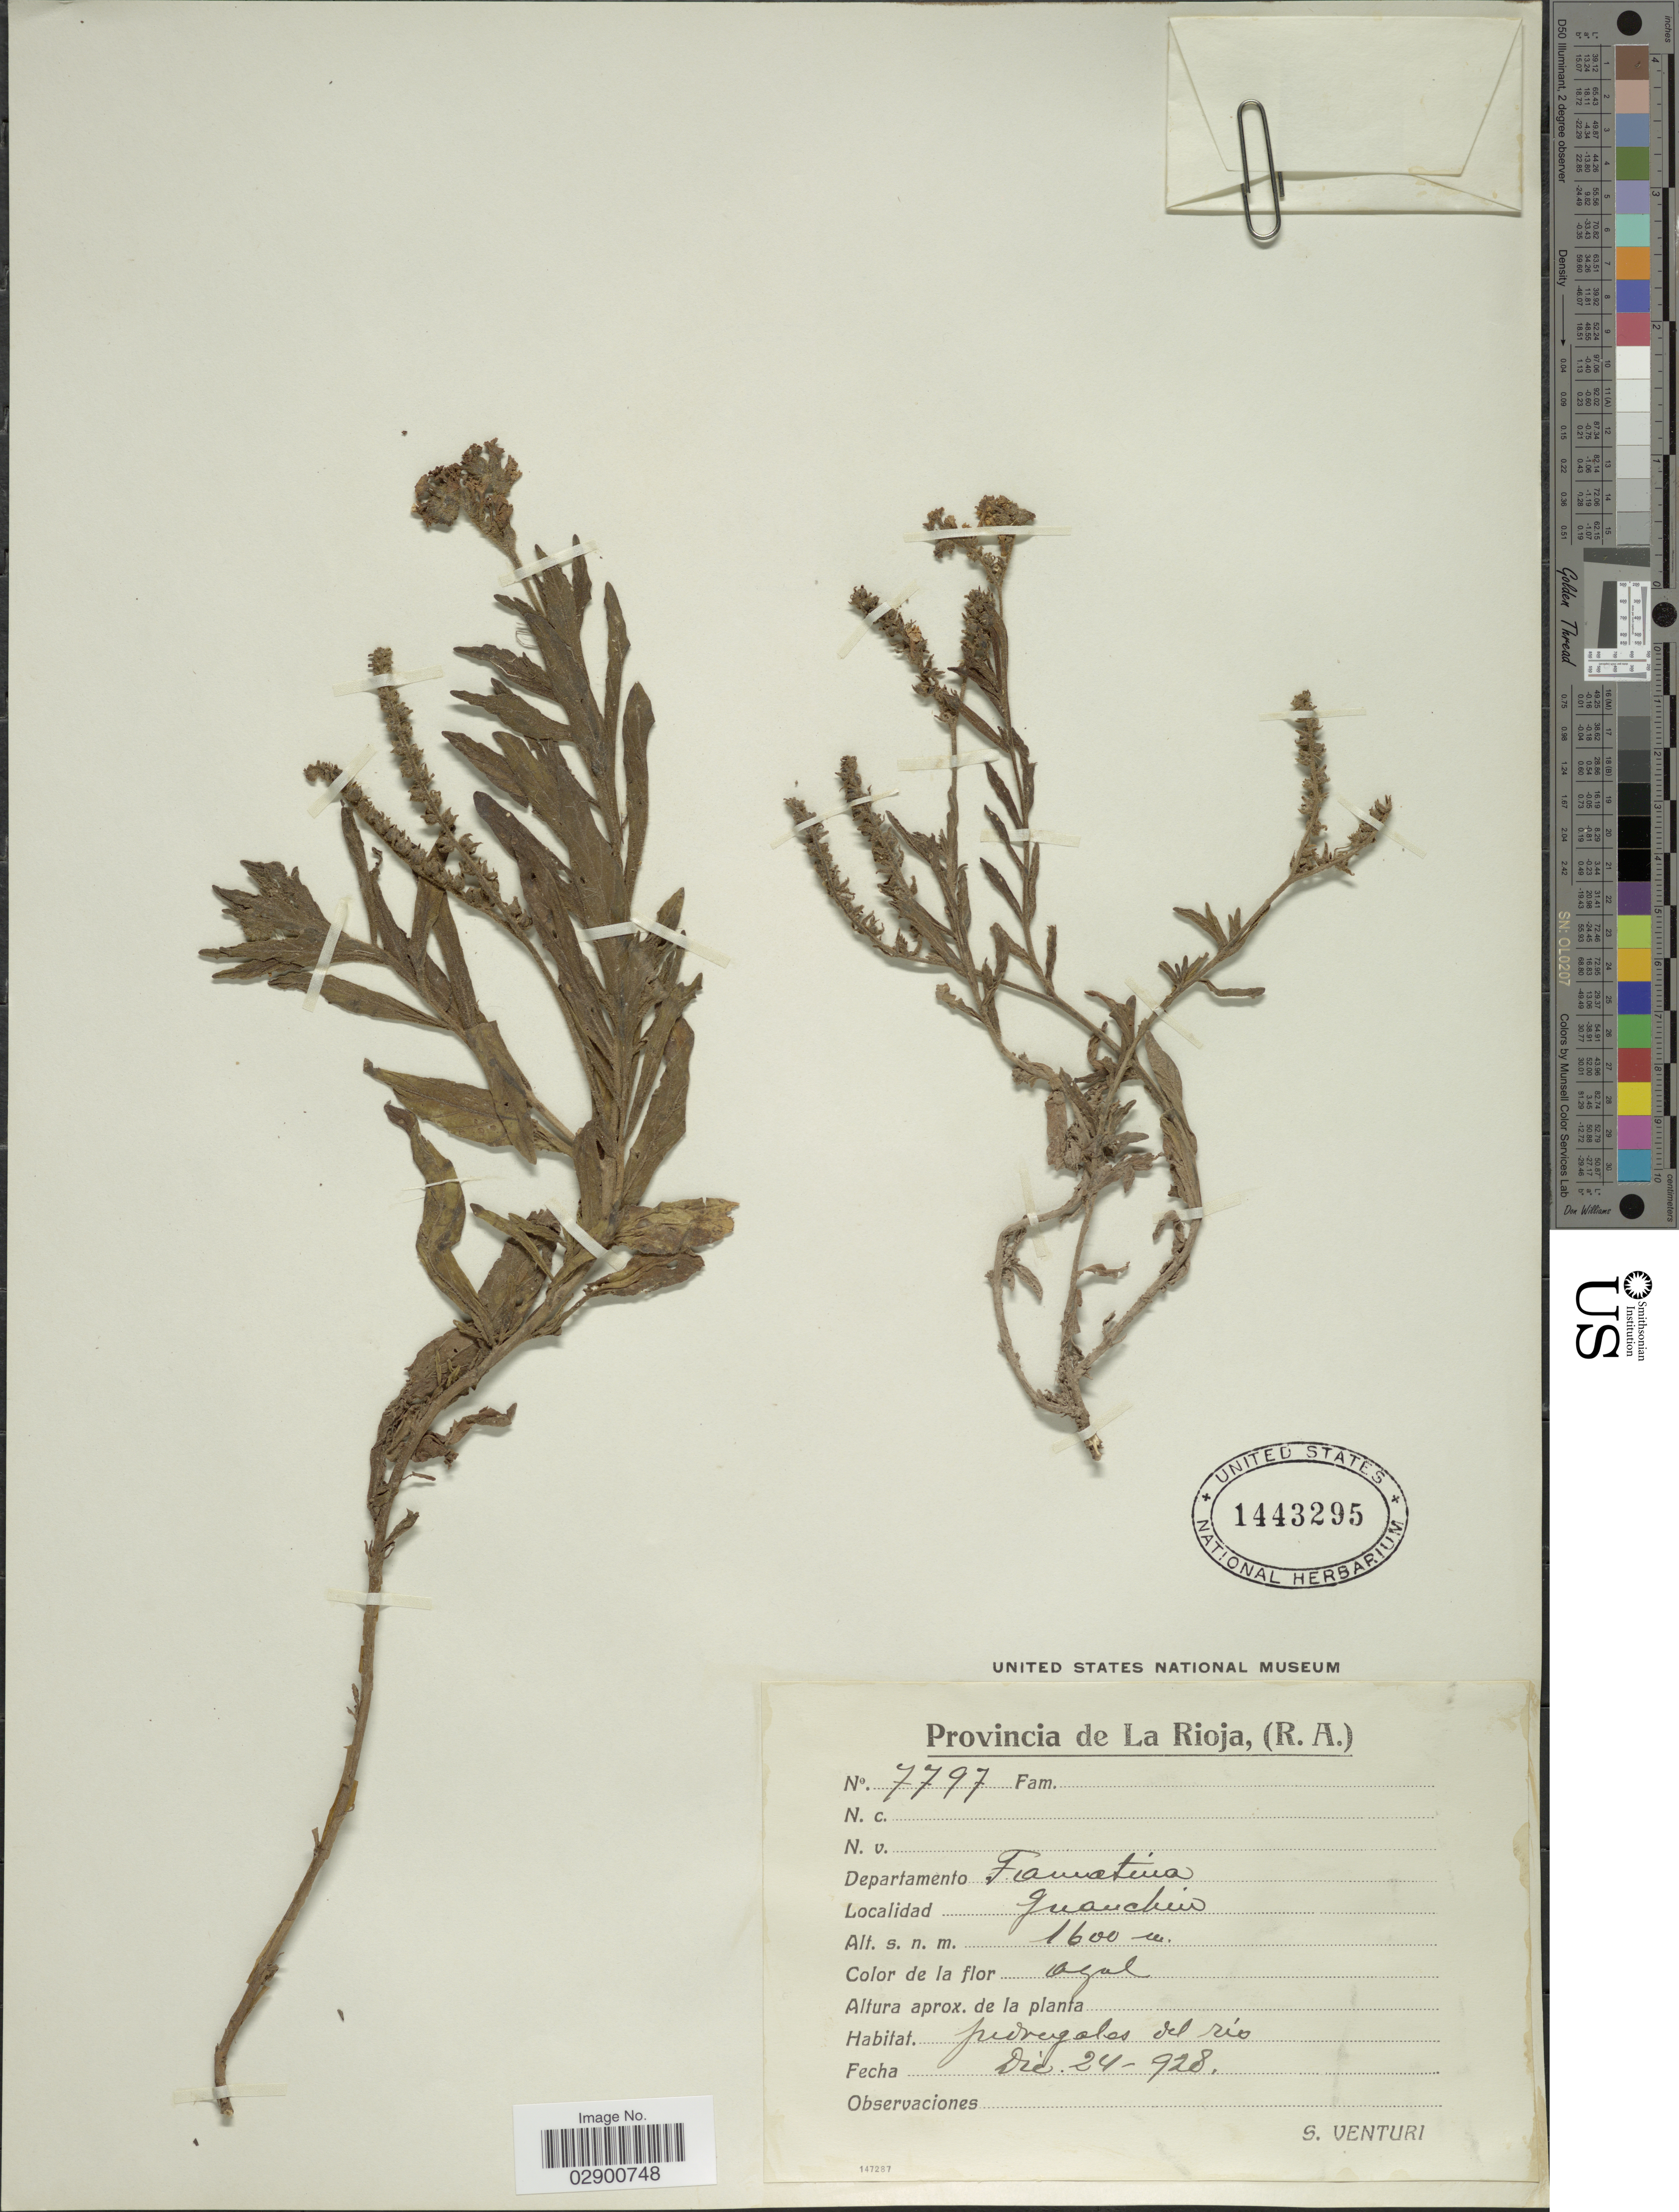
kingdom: Plantae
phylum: Tracheophyta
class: Magnoliopsida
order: Boraginales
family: Heliotropiaceae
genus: Heliotropium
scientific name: Heliotropium sp.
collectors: S. Venturi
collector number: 7797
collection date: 1928-12-24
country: Argentina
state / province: La Rioja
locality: Provincia de La Rioja, (R.A.). Departamento Famatina. Guanchin.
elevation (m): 1600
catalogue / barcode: US 1443295